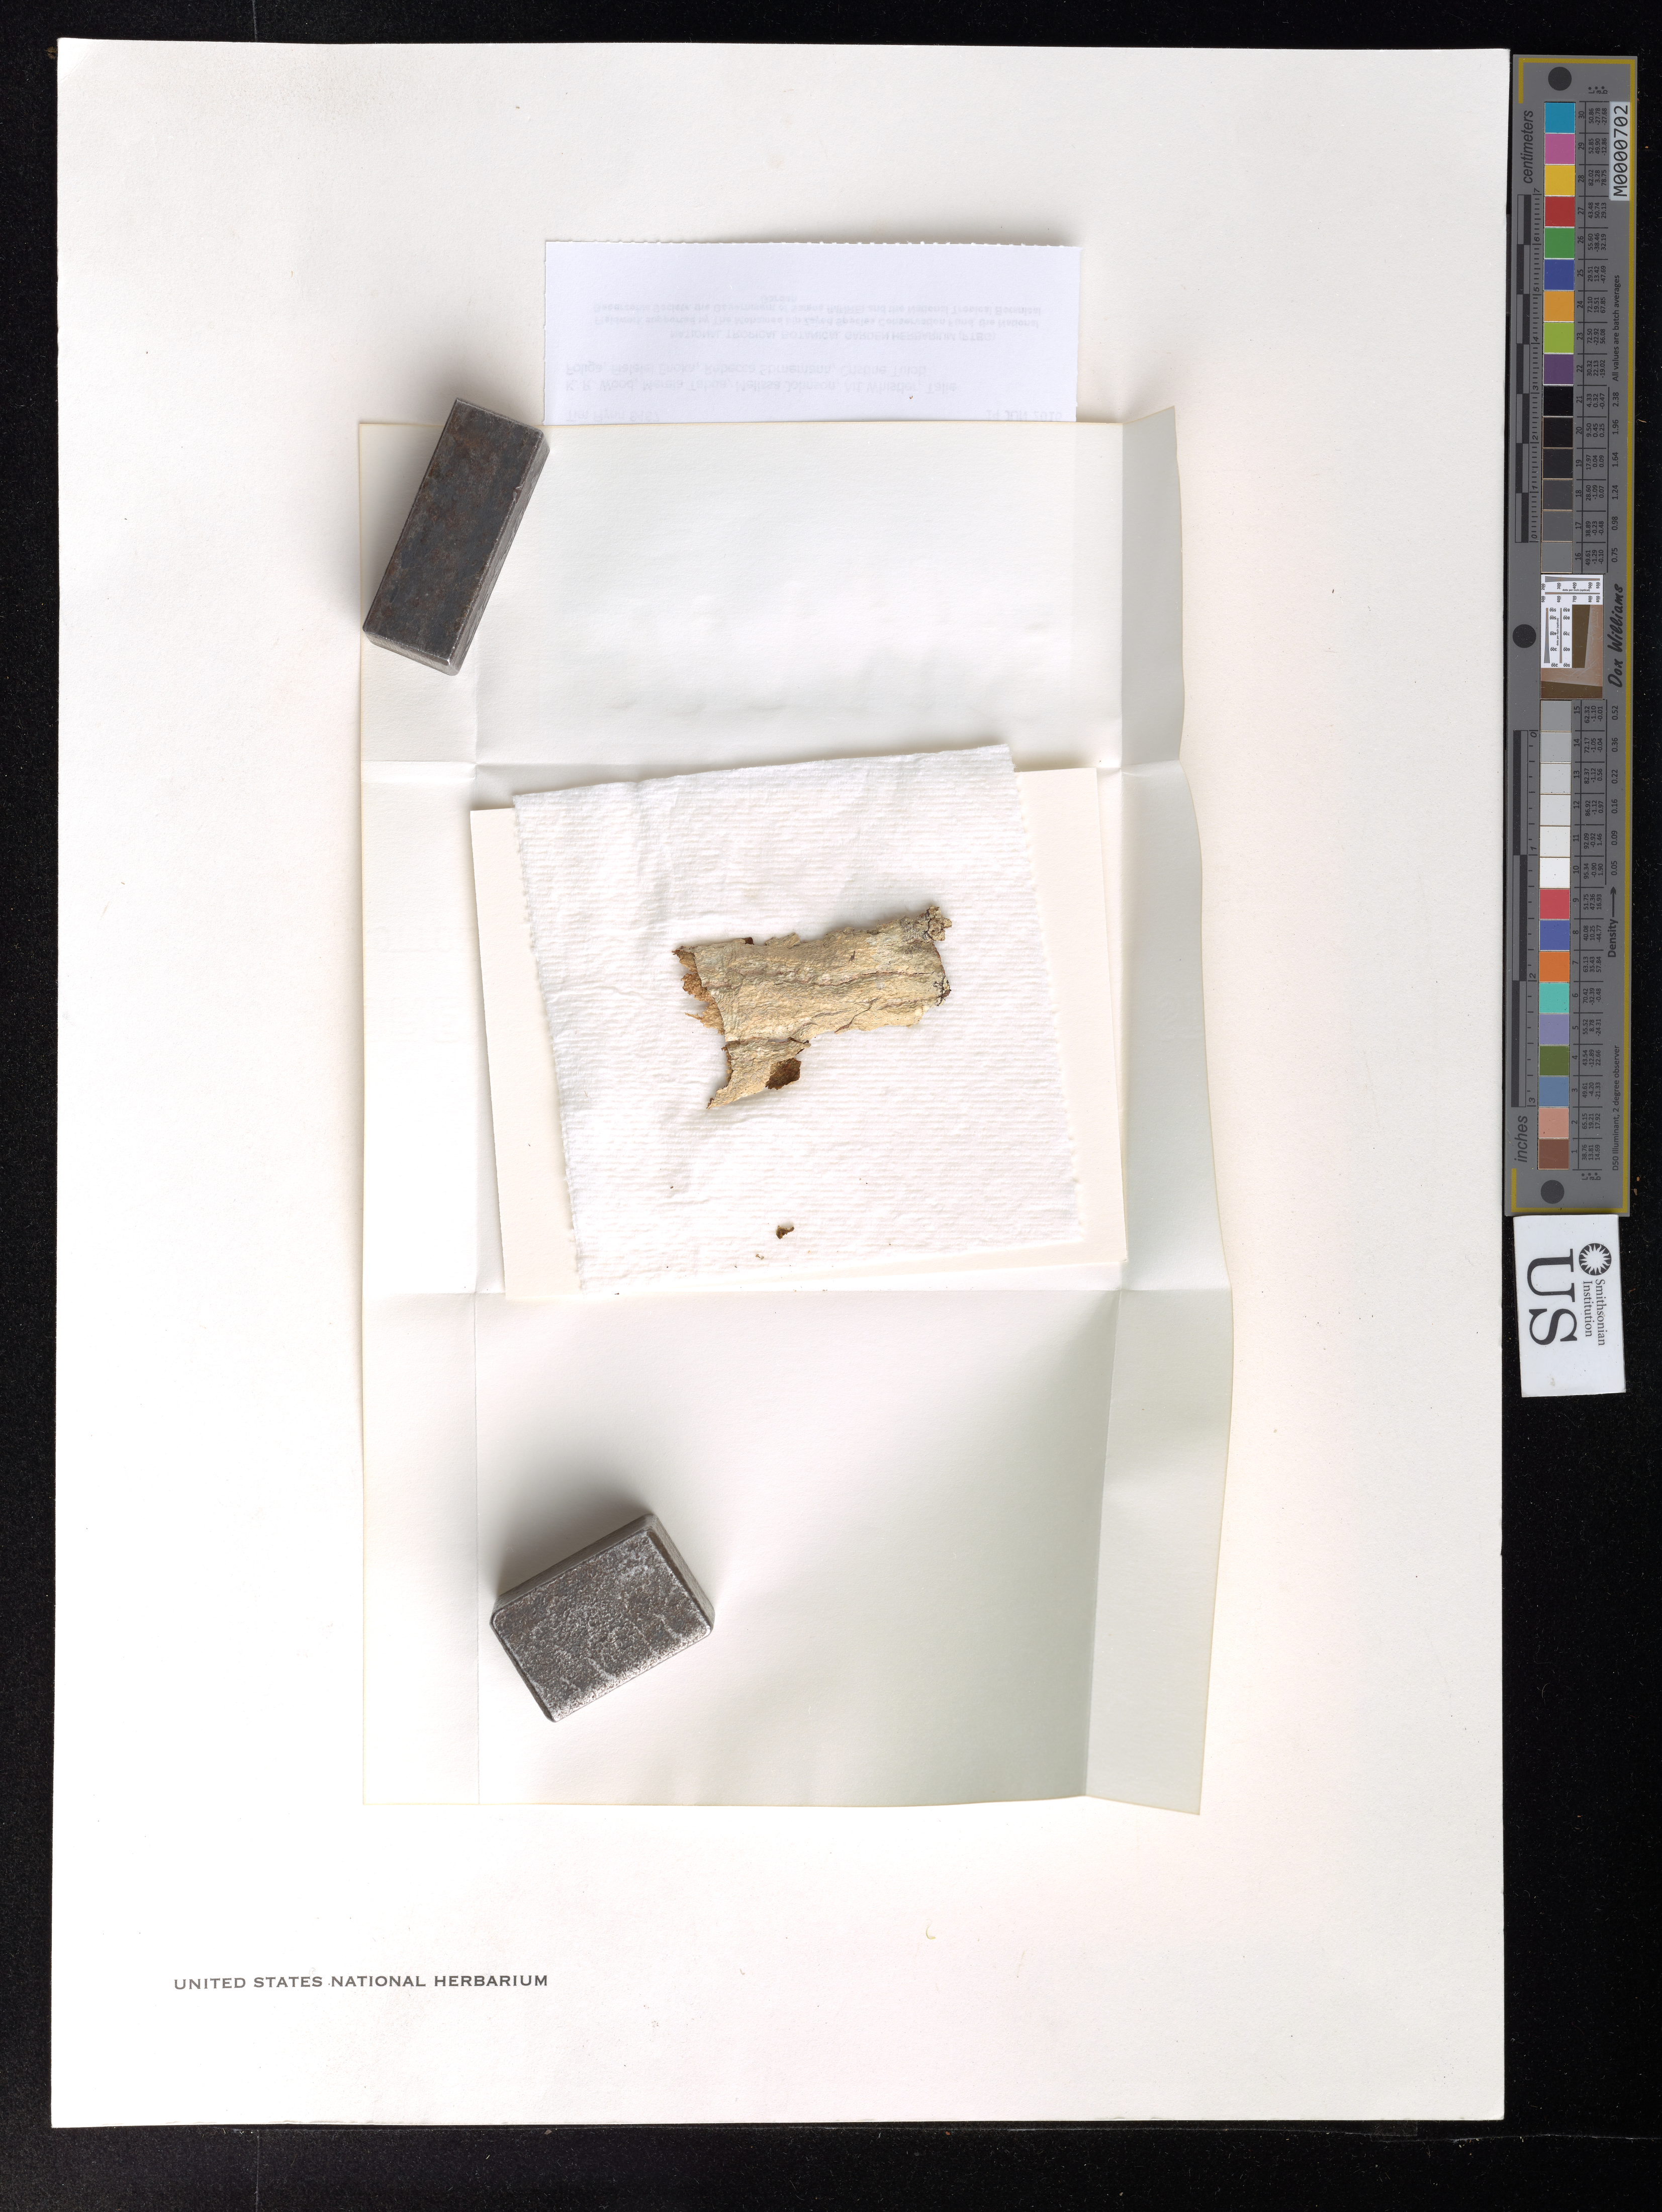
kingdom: Fungi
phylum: Ascomycota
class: Lecanoromycetes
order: Ostropales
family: Graphidaceae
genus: Graphis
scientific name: Graphis sp.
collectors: T. W. Flynn et al.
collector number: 8487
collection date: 2016-06-14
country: Samoa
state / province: Gagaifomauga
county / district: Savaii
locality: Slopes above Aopo Village at end of road, along trail to Mata o Le Afi.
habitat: Secondary, degraded lowland forest. W/ Alphitonia, Bischofia, Dysoxylum, Elaeocarpus, Dendrocnide, Ficus, Musa, Cyathea, Cyrtandra.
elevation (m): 838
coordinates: -13.572494, -172.507347